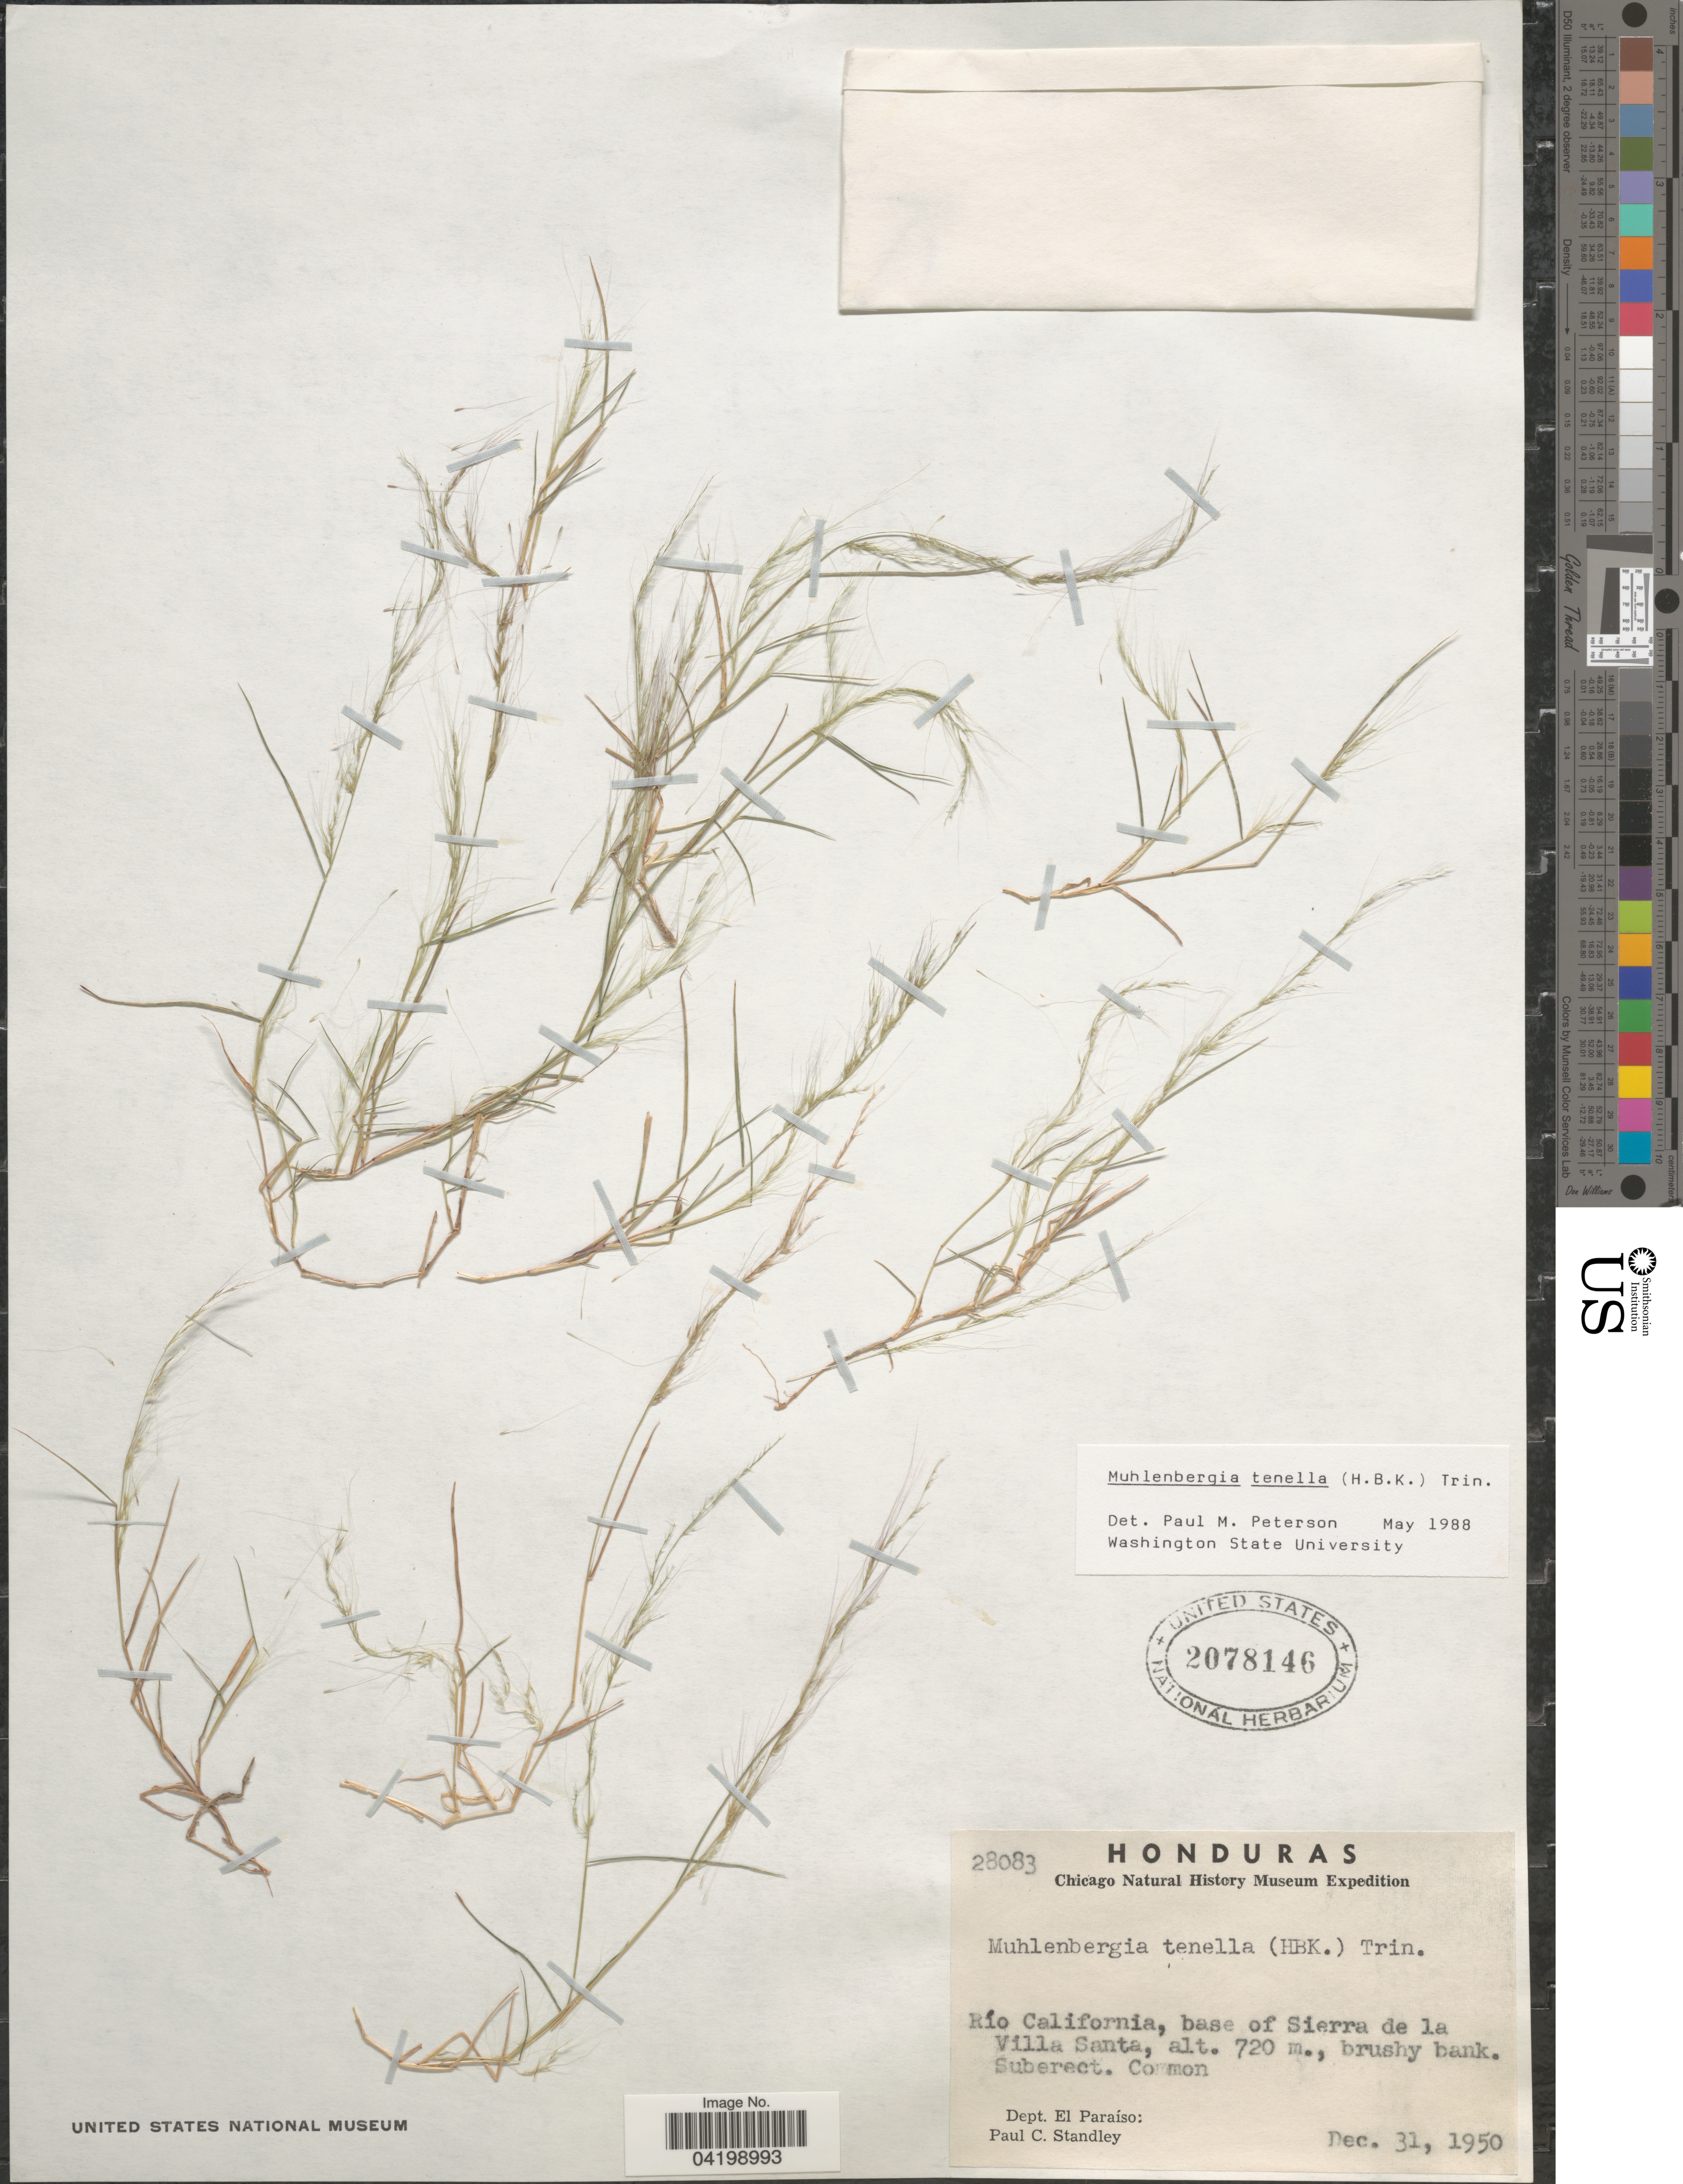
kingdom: Plantae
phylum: Tracheophyta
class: Liliopsida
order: Poales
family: Poaceae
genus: Muhlenbergia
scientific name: Muhlenbergia tenella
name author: (Kunth) Trin.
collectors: P. C. Standley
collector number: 28083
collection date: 1950-12-31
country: Honduras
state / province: El Paraiso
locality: Chicago Natural History Museum Expedition. Río California, base of Sierra de la Villa Santa. Dept. El Paraíso.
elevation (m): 720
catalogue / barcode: US 2078146